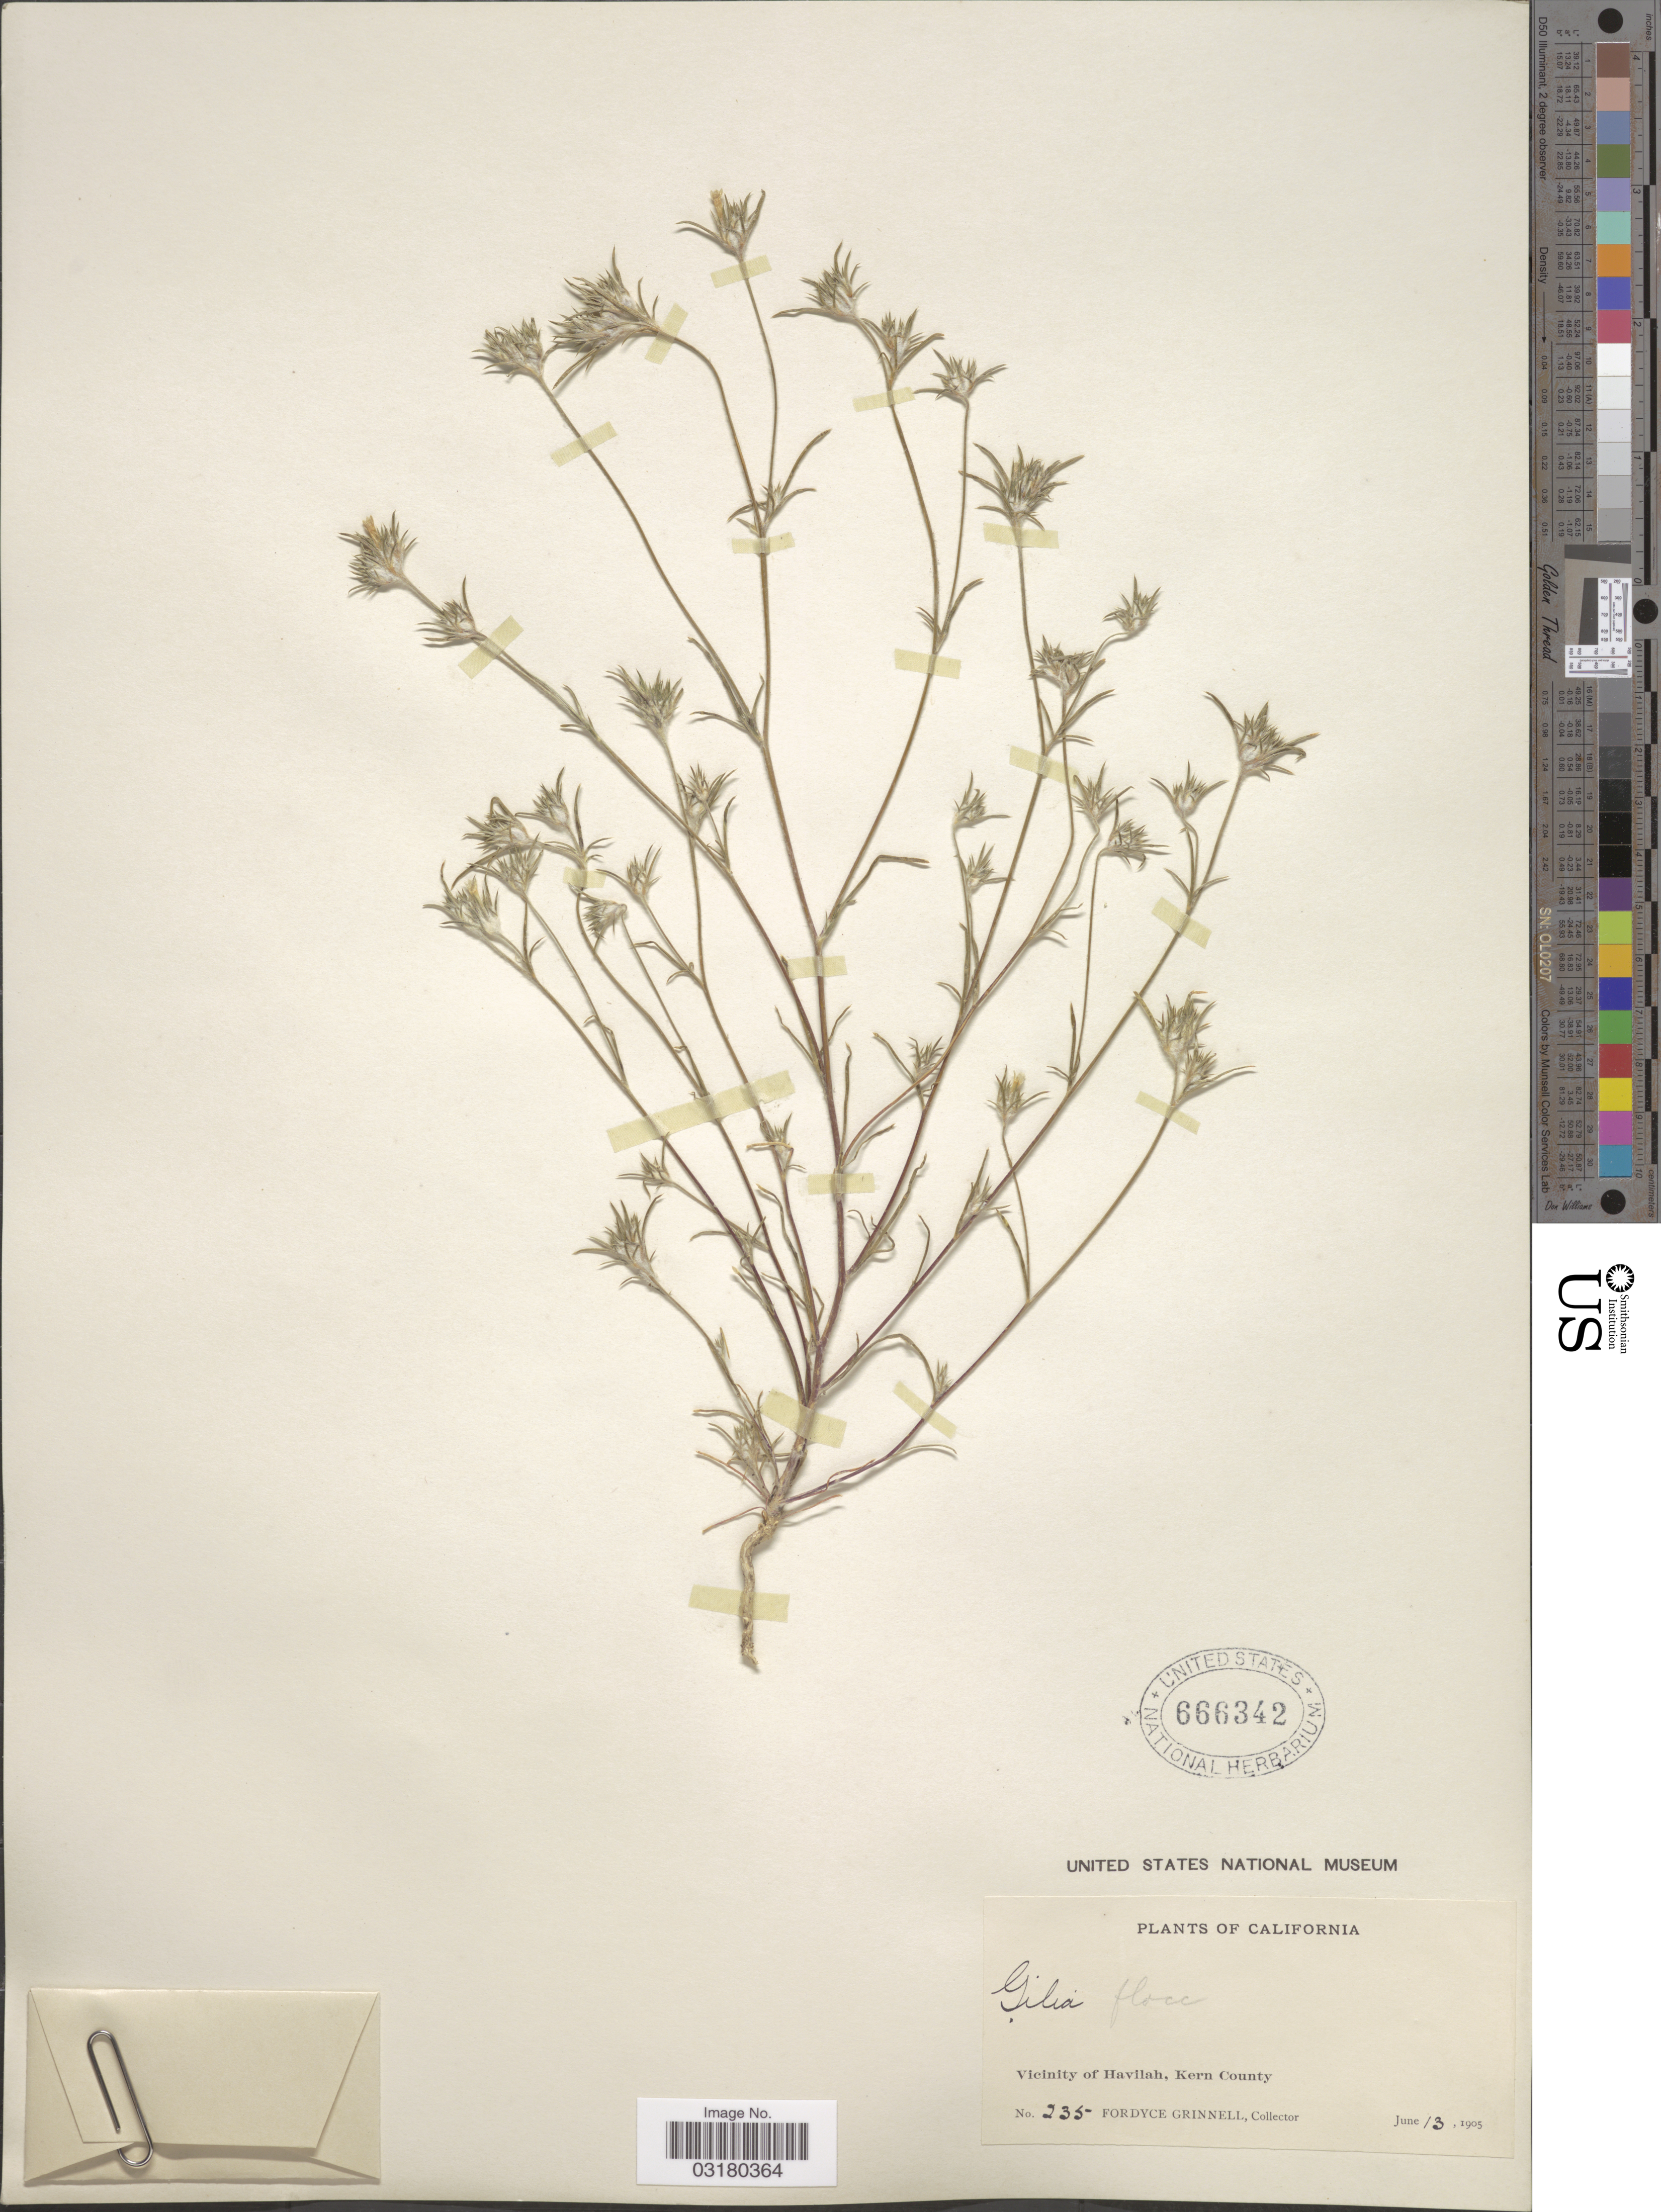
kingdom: Plantae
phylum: Tracheophyta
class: Magnoliopsida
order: Ericales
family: Polemoniaceae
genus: Eriastrum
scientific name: Eriastrum sp.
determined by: Strong, Mark T., (BOT), Smithsonian Institution - National Museum of Natural History (UNITED STATES)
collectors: F. Grinnell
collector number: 235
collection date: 1905-06-13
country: United States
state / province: California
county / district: Kern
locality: Vicinity of Havilah, Kern County.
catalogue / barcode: US 666342